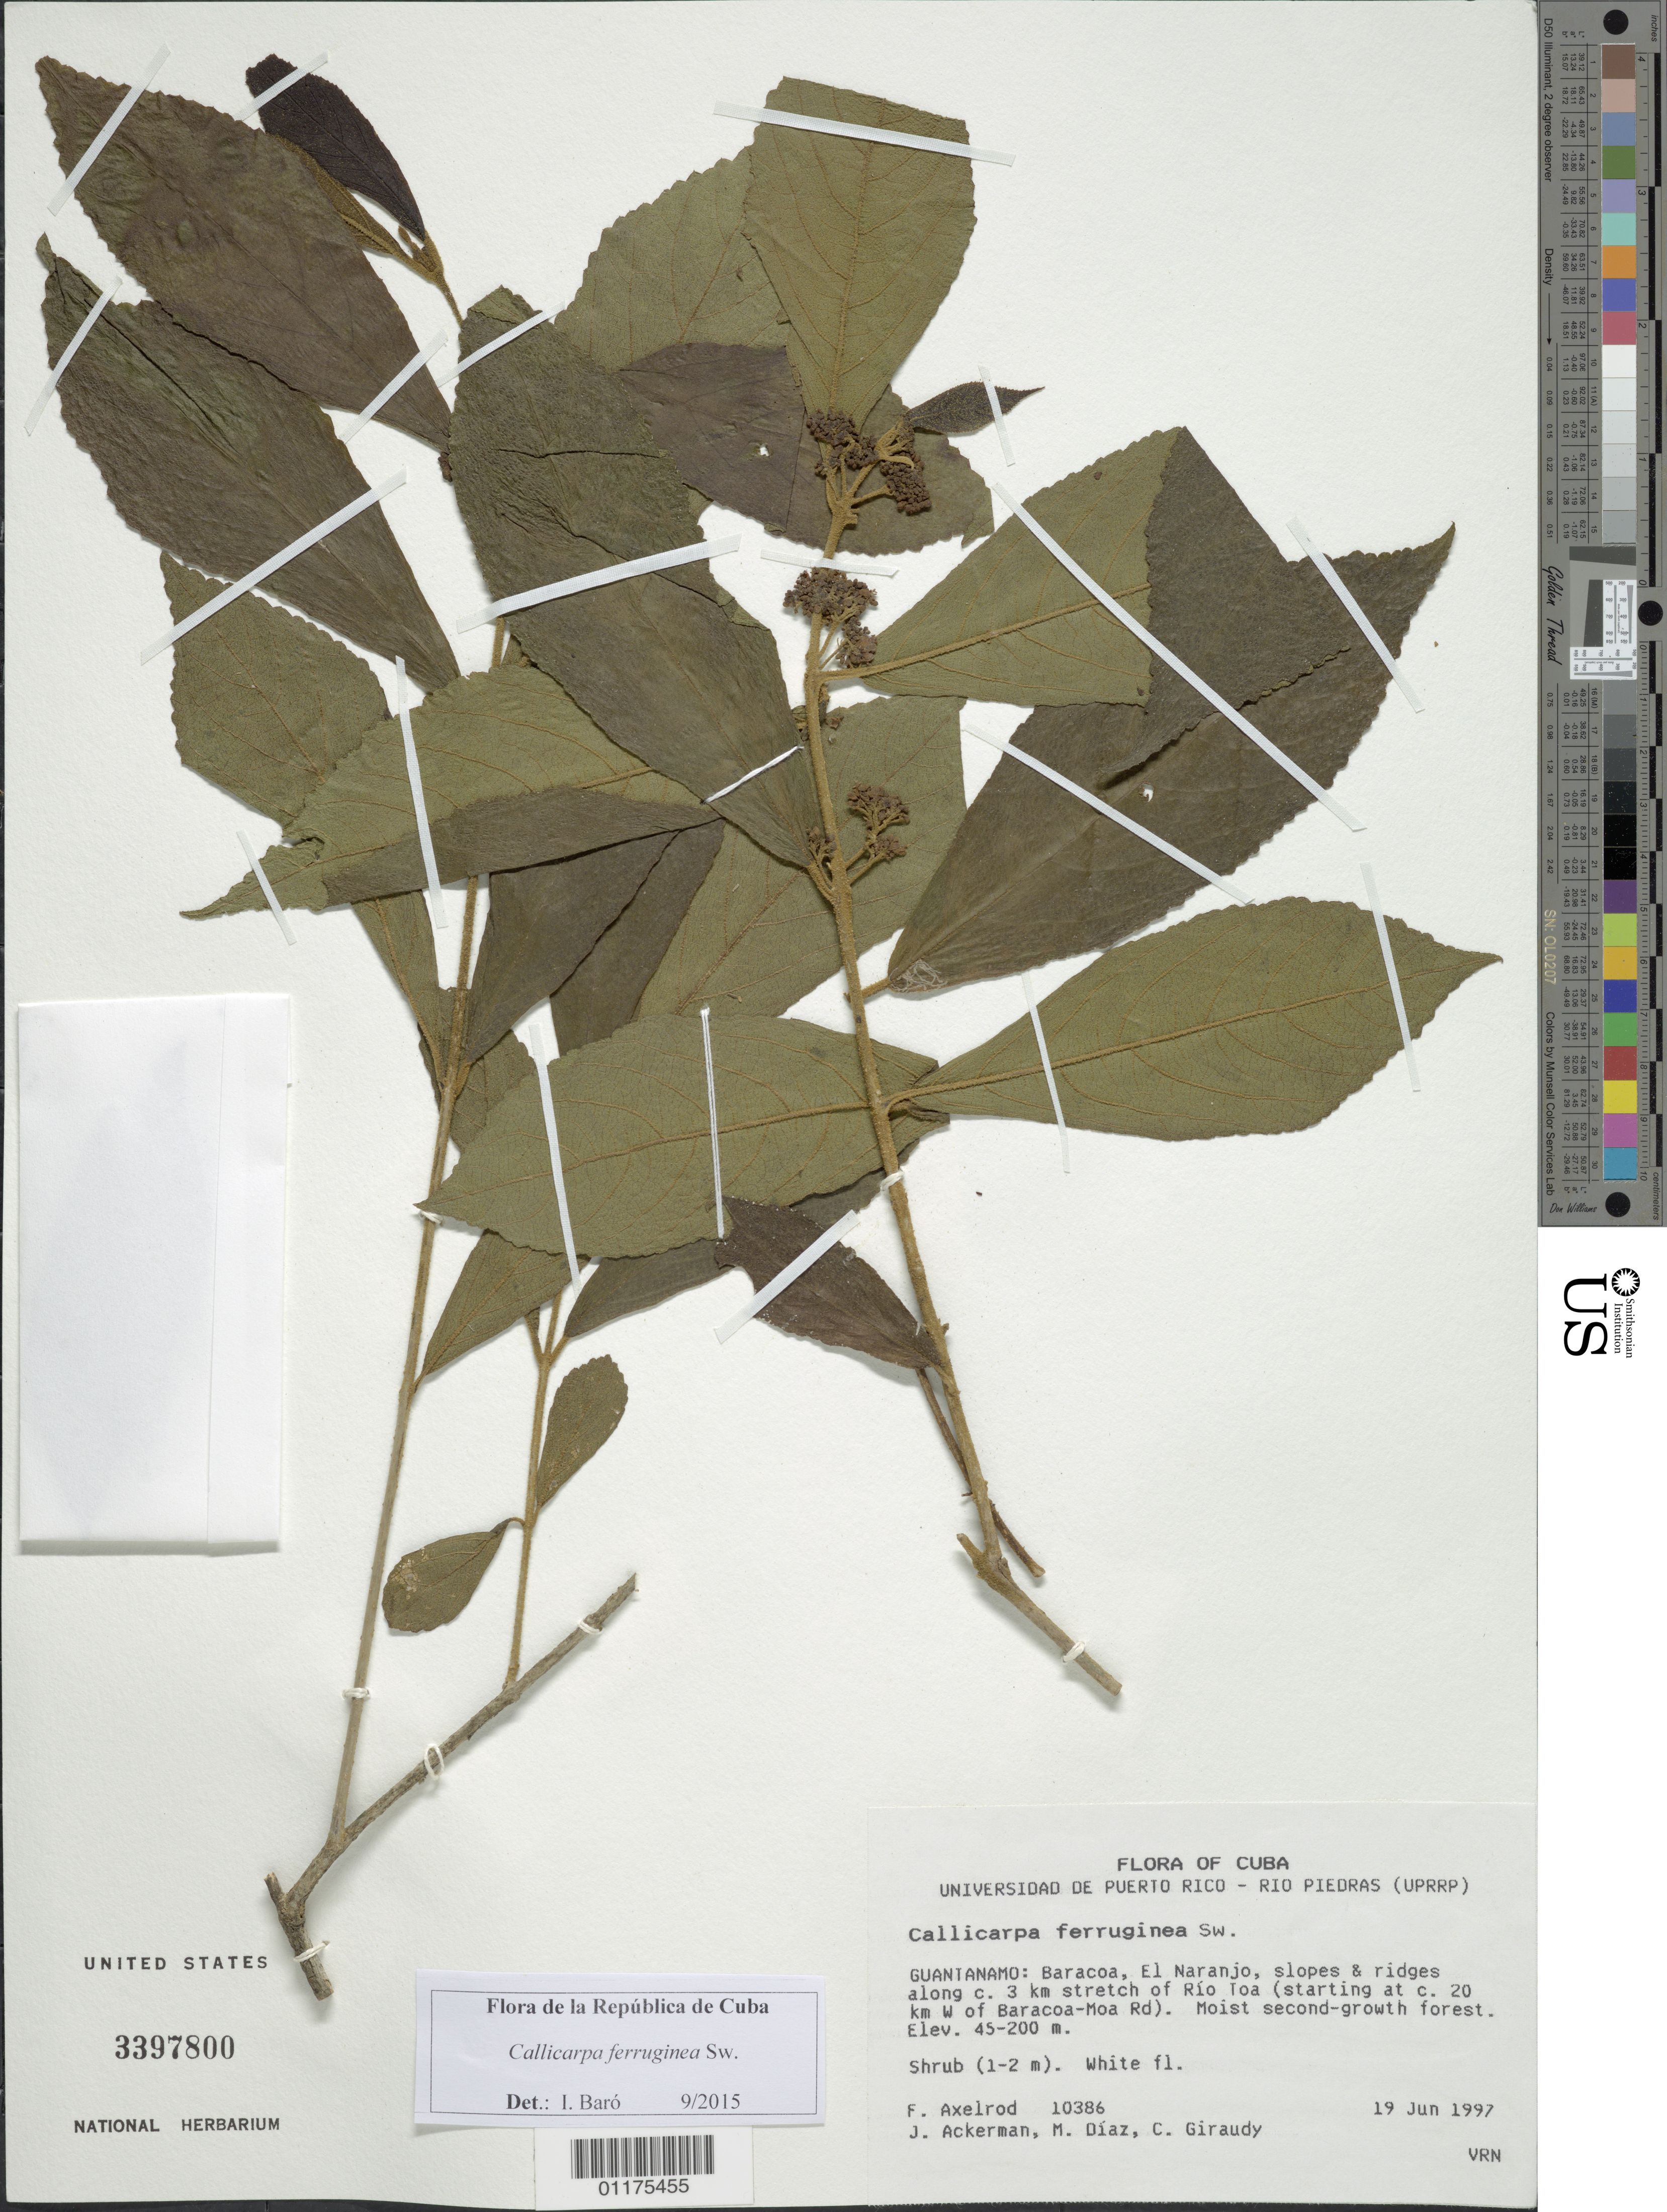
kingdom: Plantae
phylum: Tracheophyta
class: Magnoliopsida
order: Lamiales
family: Lamiaceae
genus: Callicarpa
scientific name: Callicarpa ferruginea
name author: Sw.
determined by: Baró Oliedo, I.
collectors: F. S. Axelrod, J. Ackerman, M. Díaz & C. Giraudy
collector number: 10386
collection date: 1997-06-19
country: Cuba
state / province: Guantanamo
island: Cuba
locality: Baracoa, El Naranjo, along Rio Toa, starting from c. 20 km W of Baracoa-Moa Rd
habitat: Slopes and ridges, moist second-growth forest along river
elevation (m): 45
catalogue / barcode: US 3397800